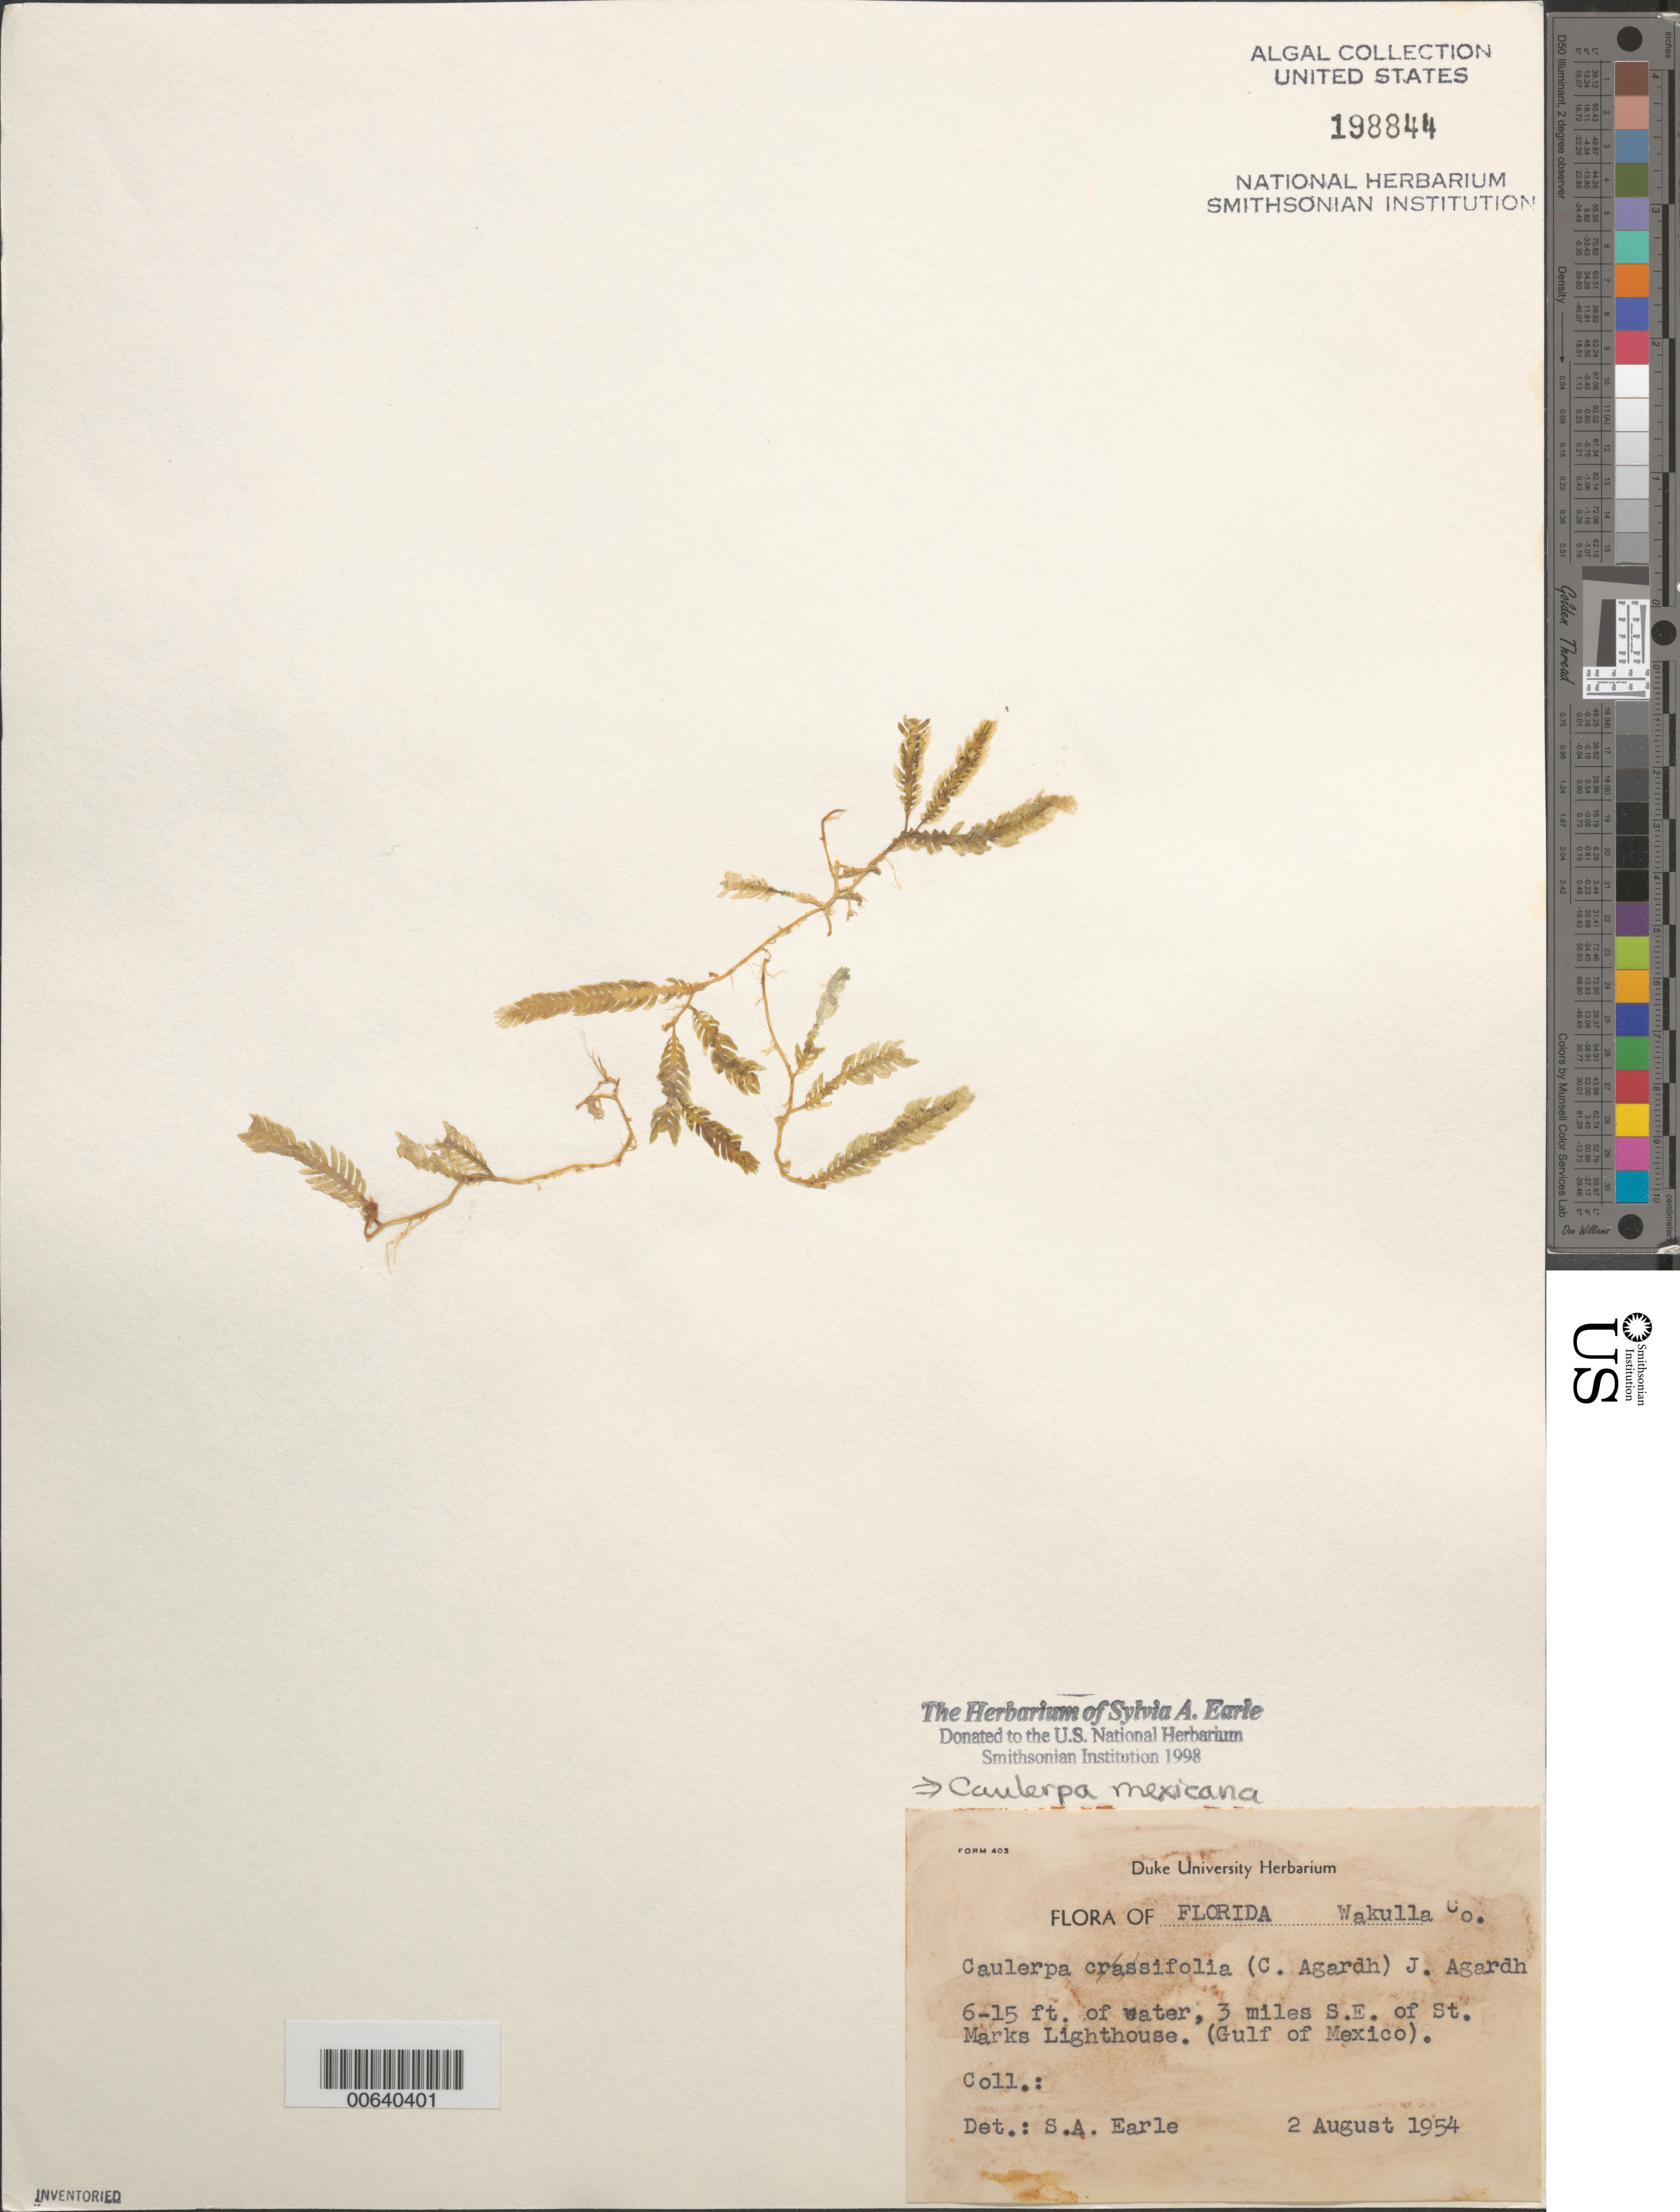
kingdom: Plantae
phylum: Chlorophyta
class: Ulvophyceae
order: Bryopsidales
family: Caulerpaceae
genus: Caulerpa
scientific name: Caulerpa mexicana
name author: Sond. ex Kütz.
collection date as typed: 02 Aug 1954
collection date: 1954-08-02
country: United States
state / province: Florida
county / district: Wakulla County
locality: Gulf of Mexico 3 miles southeast of St. Marks Lighthouse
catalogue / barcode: US 198844